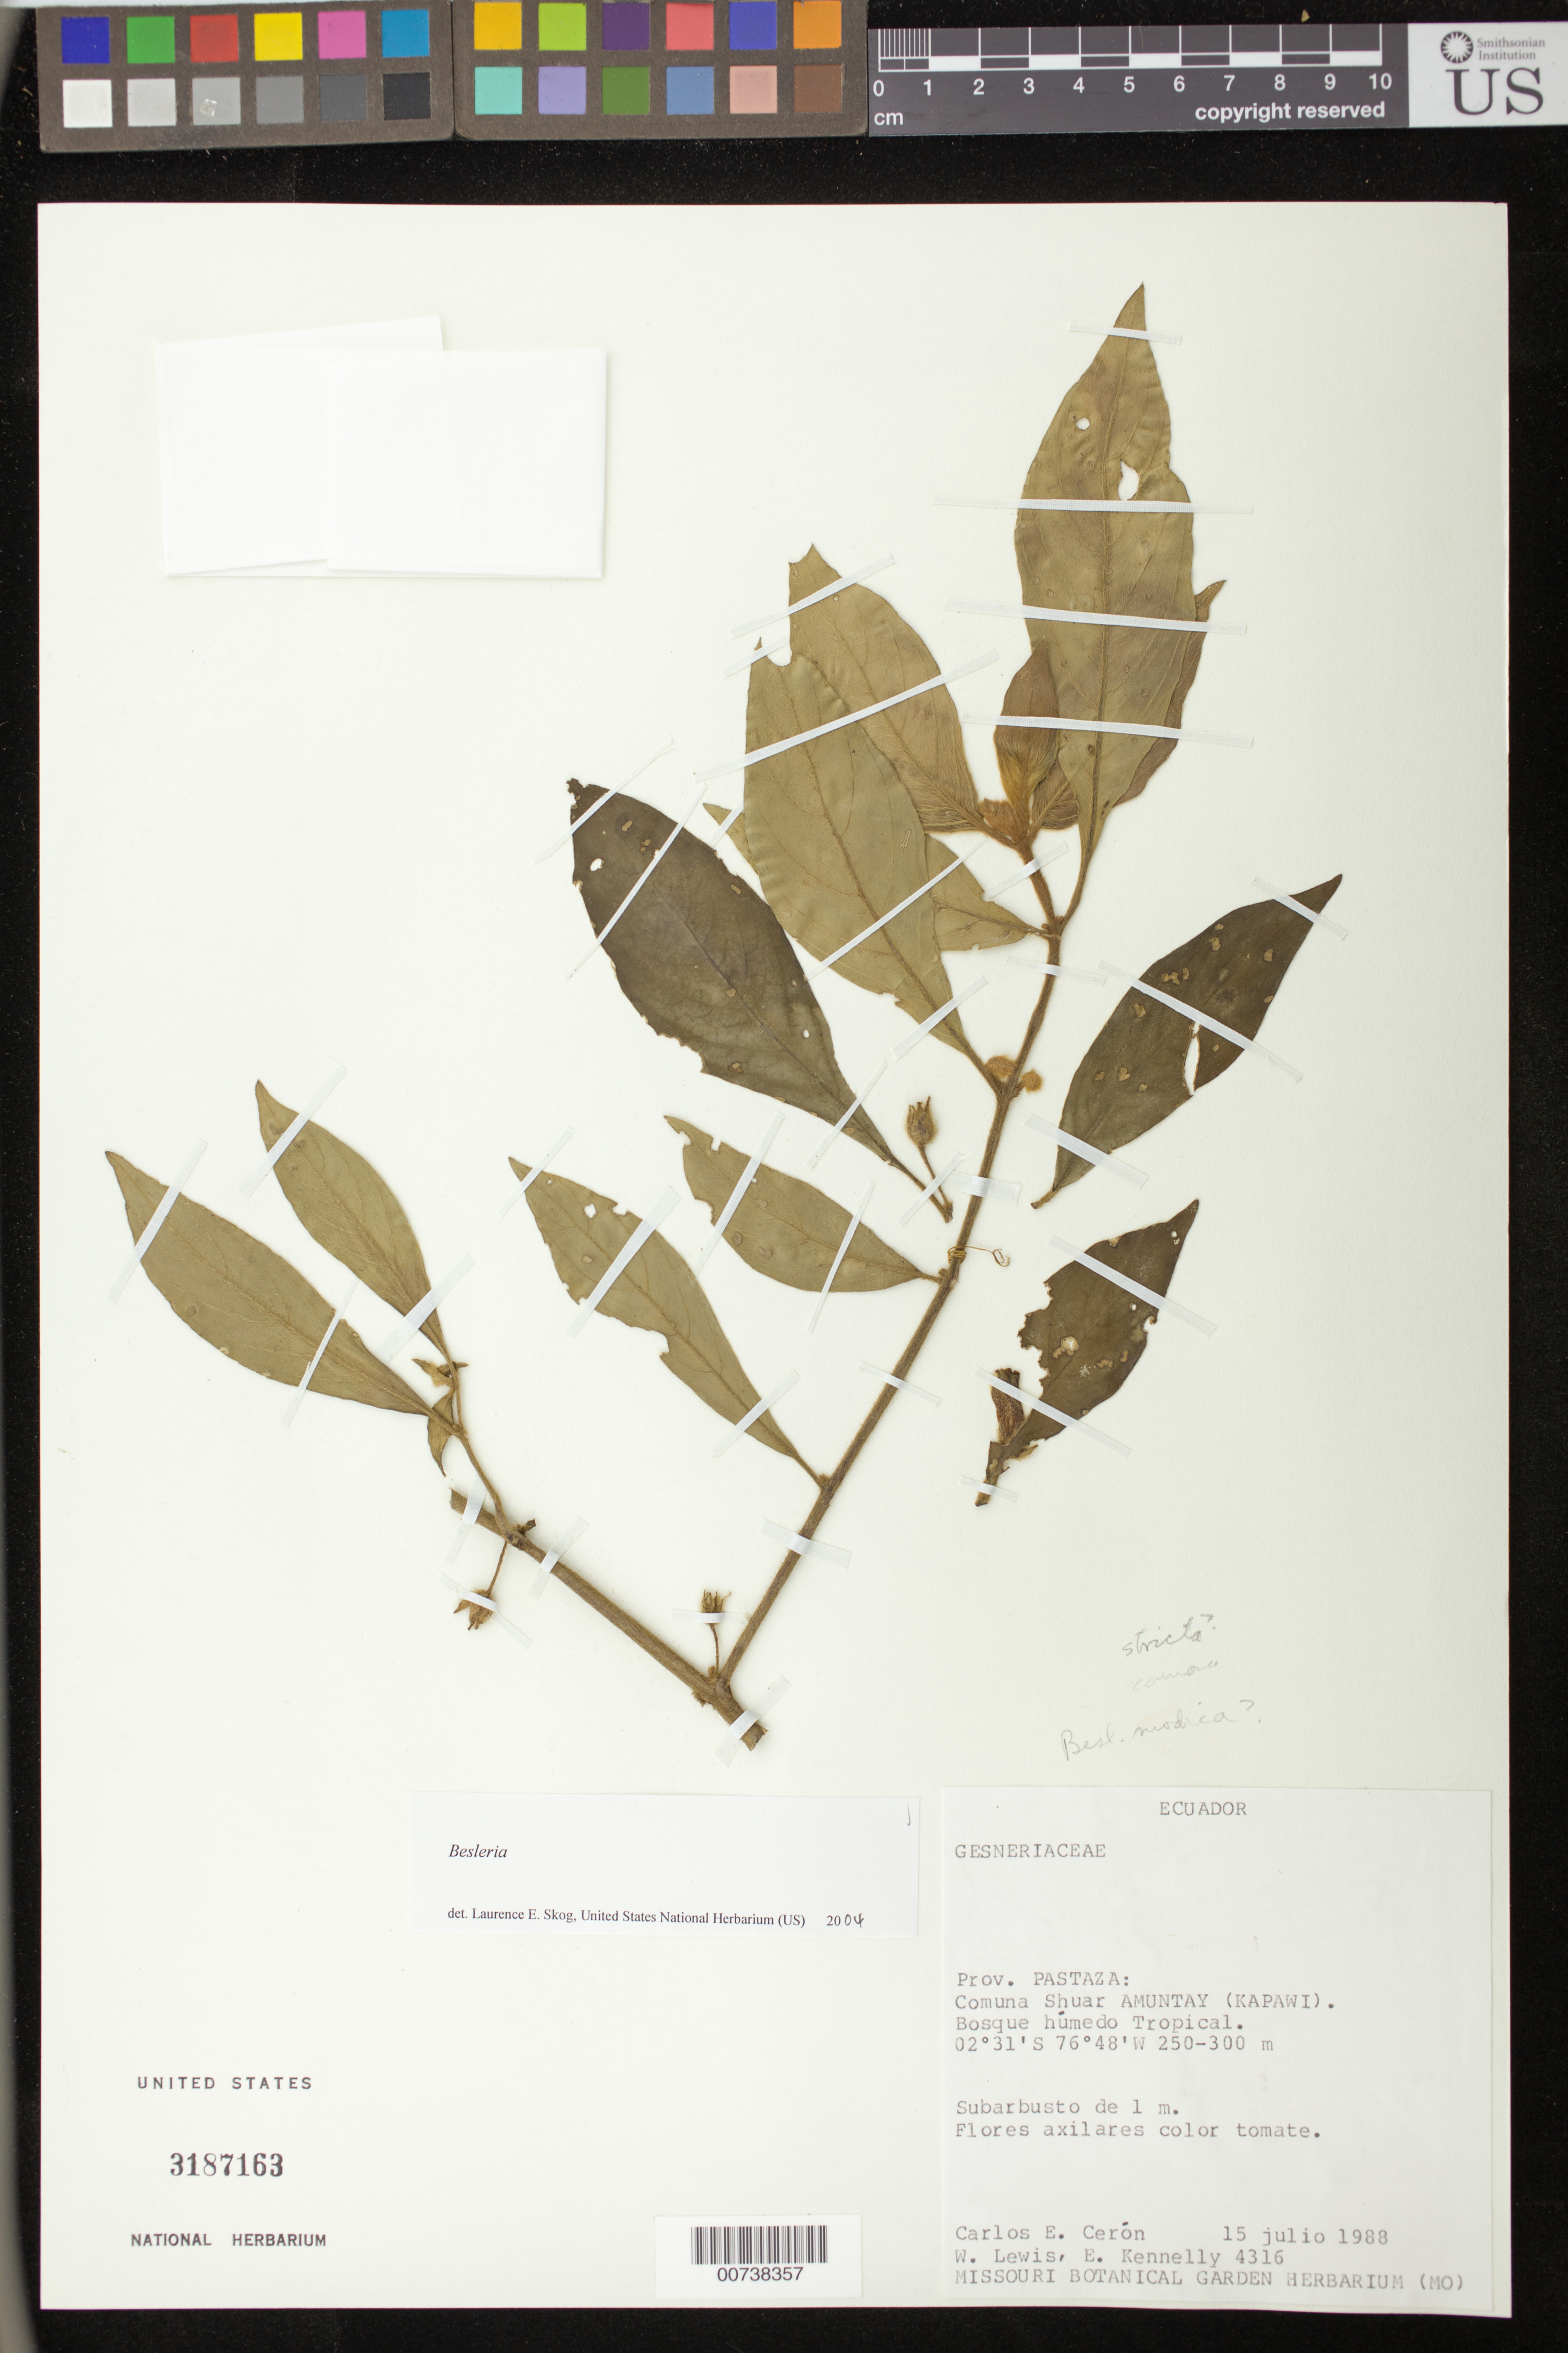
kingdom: Plantae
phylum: Tracheophyta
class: Magnoliopsida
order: Lamiales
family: Gesneriaceae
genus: Besleria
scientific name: Besleria sp.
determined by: Skog, Laurence E.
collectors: C. E. Cerón M., W. Lewis & E. Kennelly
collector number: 4316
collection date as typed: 15 Jul 1988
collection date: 1988-07-15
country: Ecuador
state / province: Pastaza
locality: Prov. Pastaza: Comuna Shuar Amuntay (Kapawi)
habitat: Bosque húmedo tropical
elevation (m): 250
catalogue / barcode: US 3187163